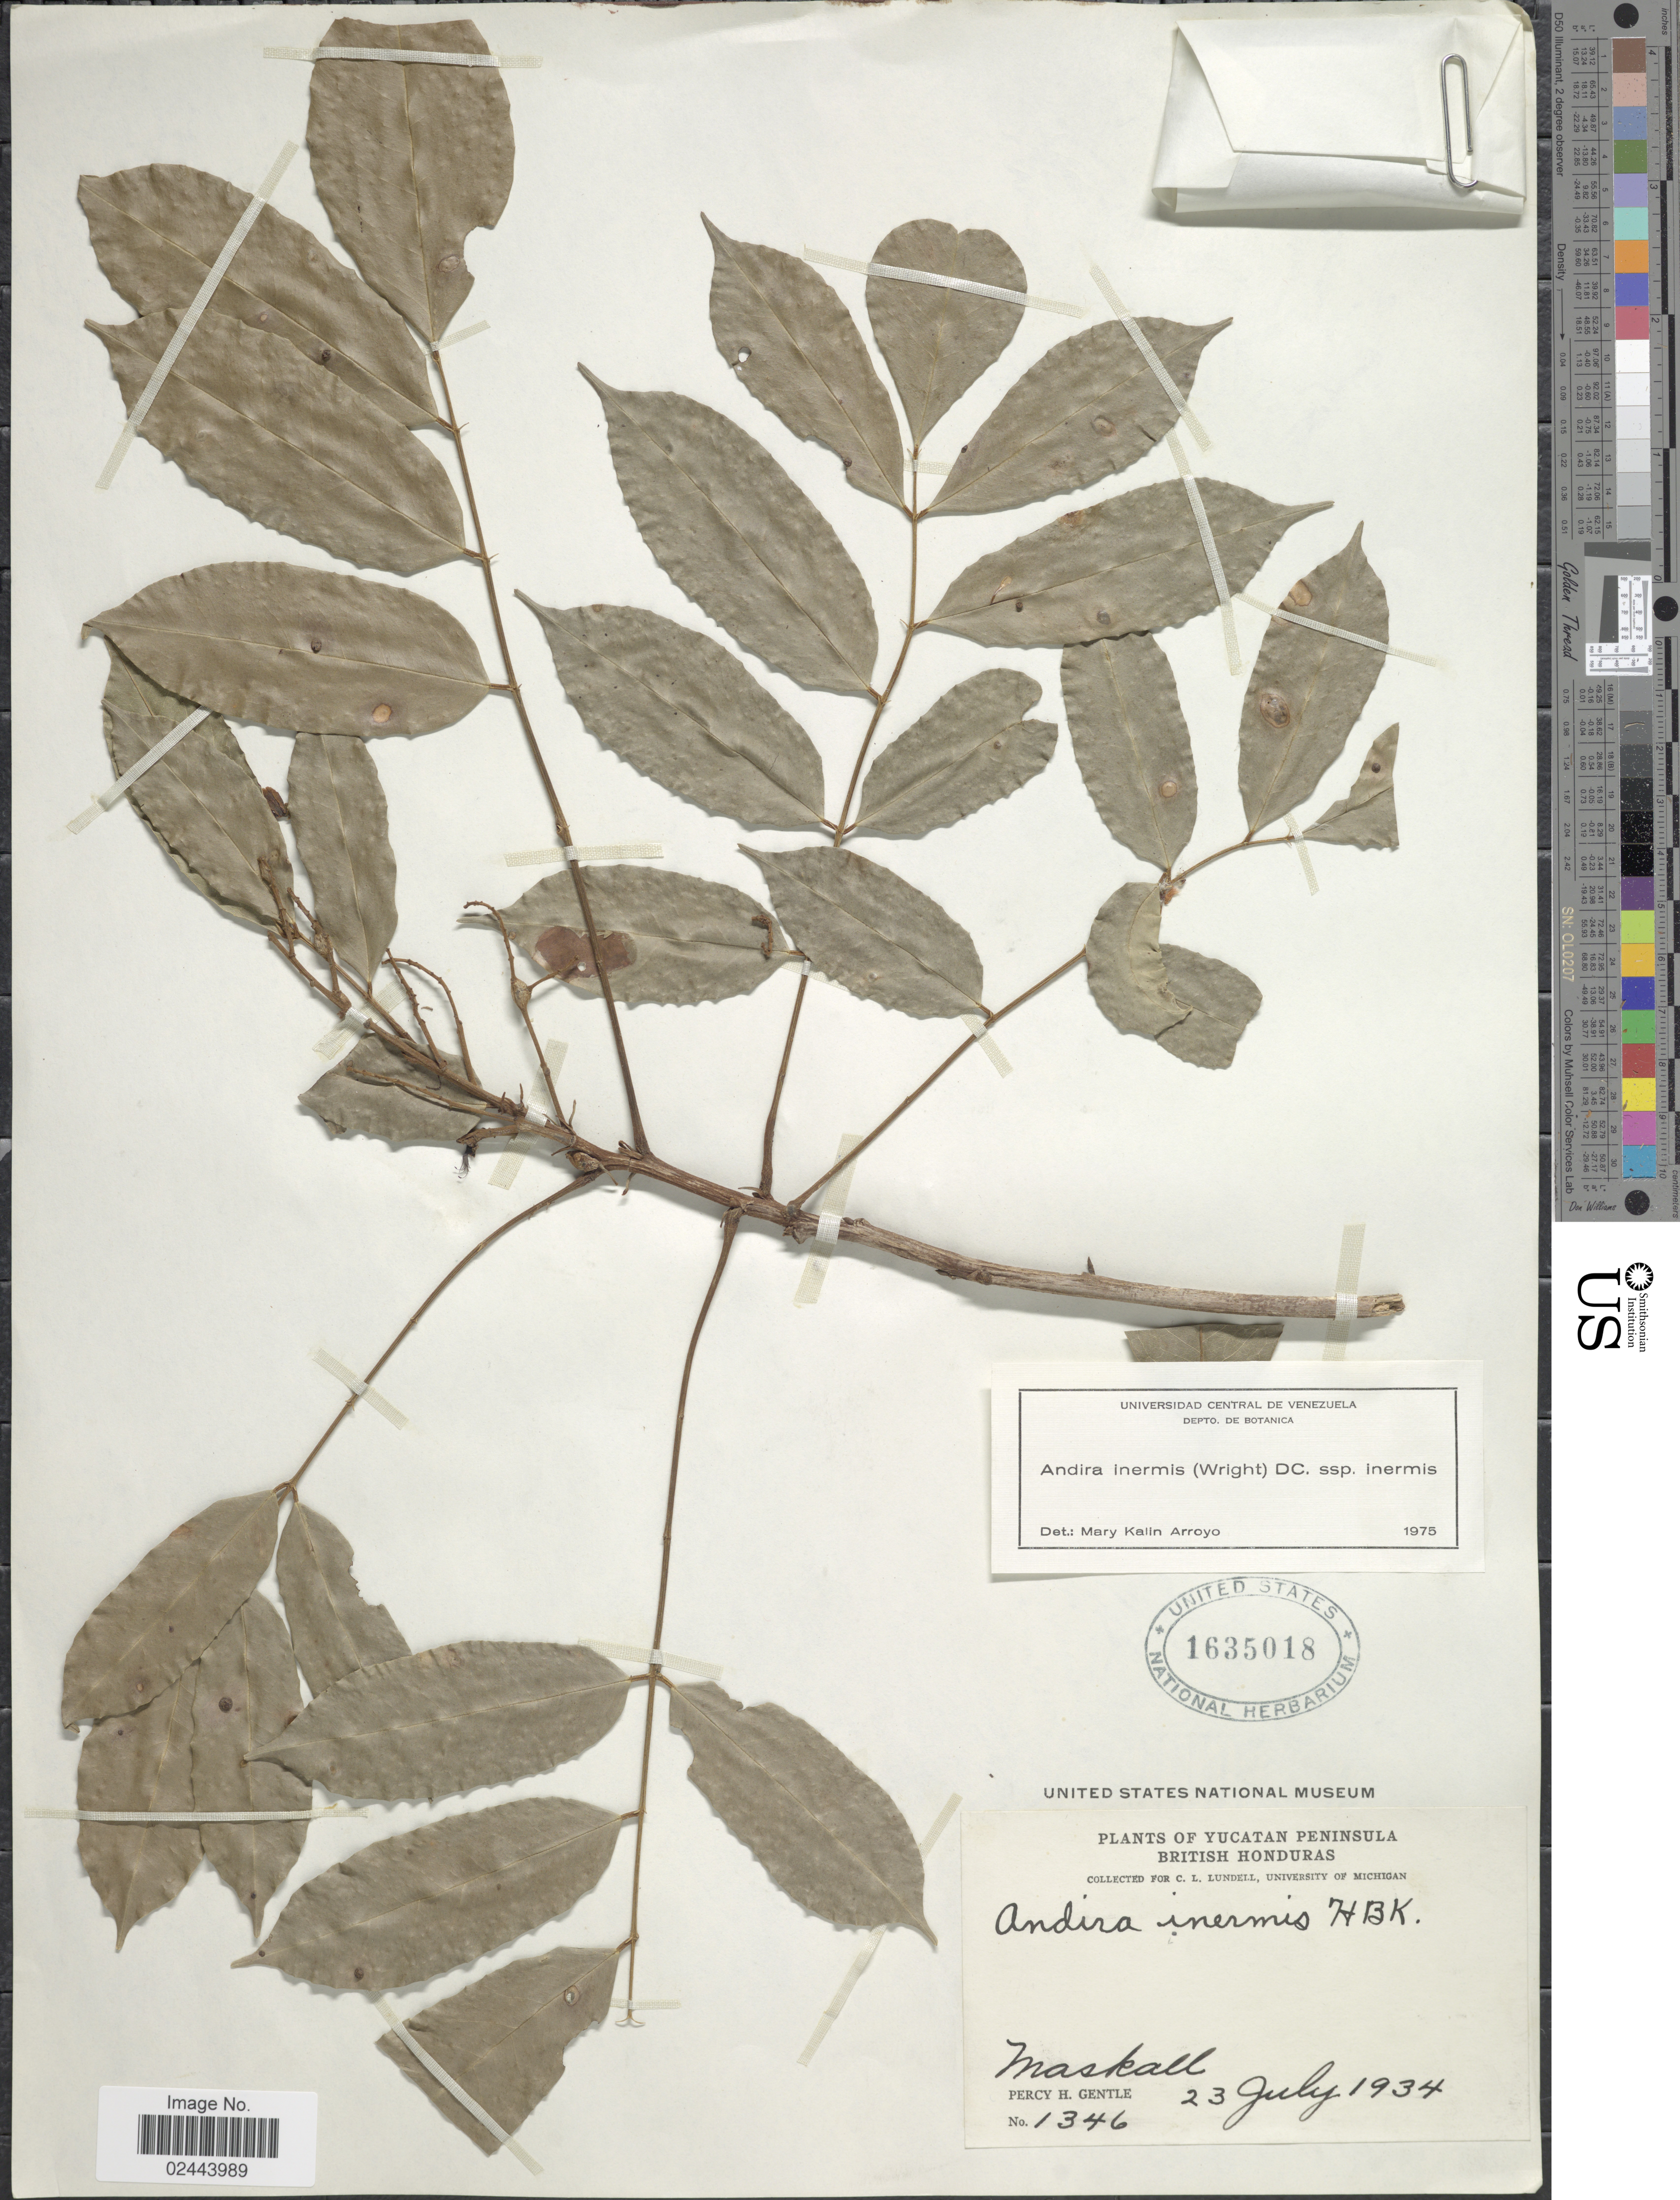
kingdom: Plantae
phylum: Tracheophyta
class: Magnoliopsida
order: Fabales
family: Fabaceae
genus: Andira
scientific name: Andira inermis subsp. inermis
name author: (W. Wright) Kunth ex DC.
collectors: P. H. Gentle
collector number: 1346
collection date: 1934-07-23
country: Belize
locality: Yucatan Peninsula, British Honduras, Maskall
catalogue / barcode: US 1635018